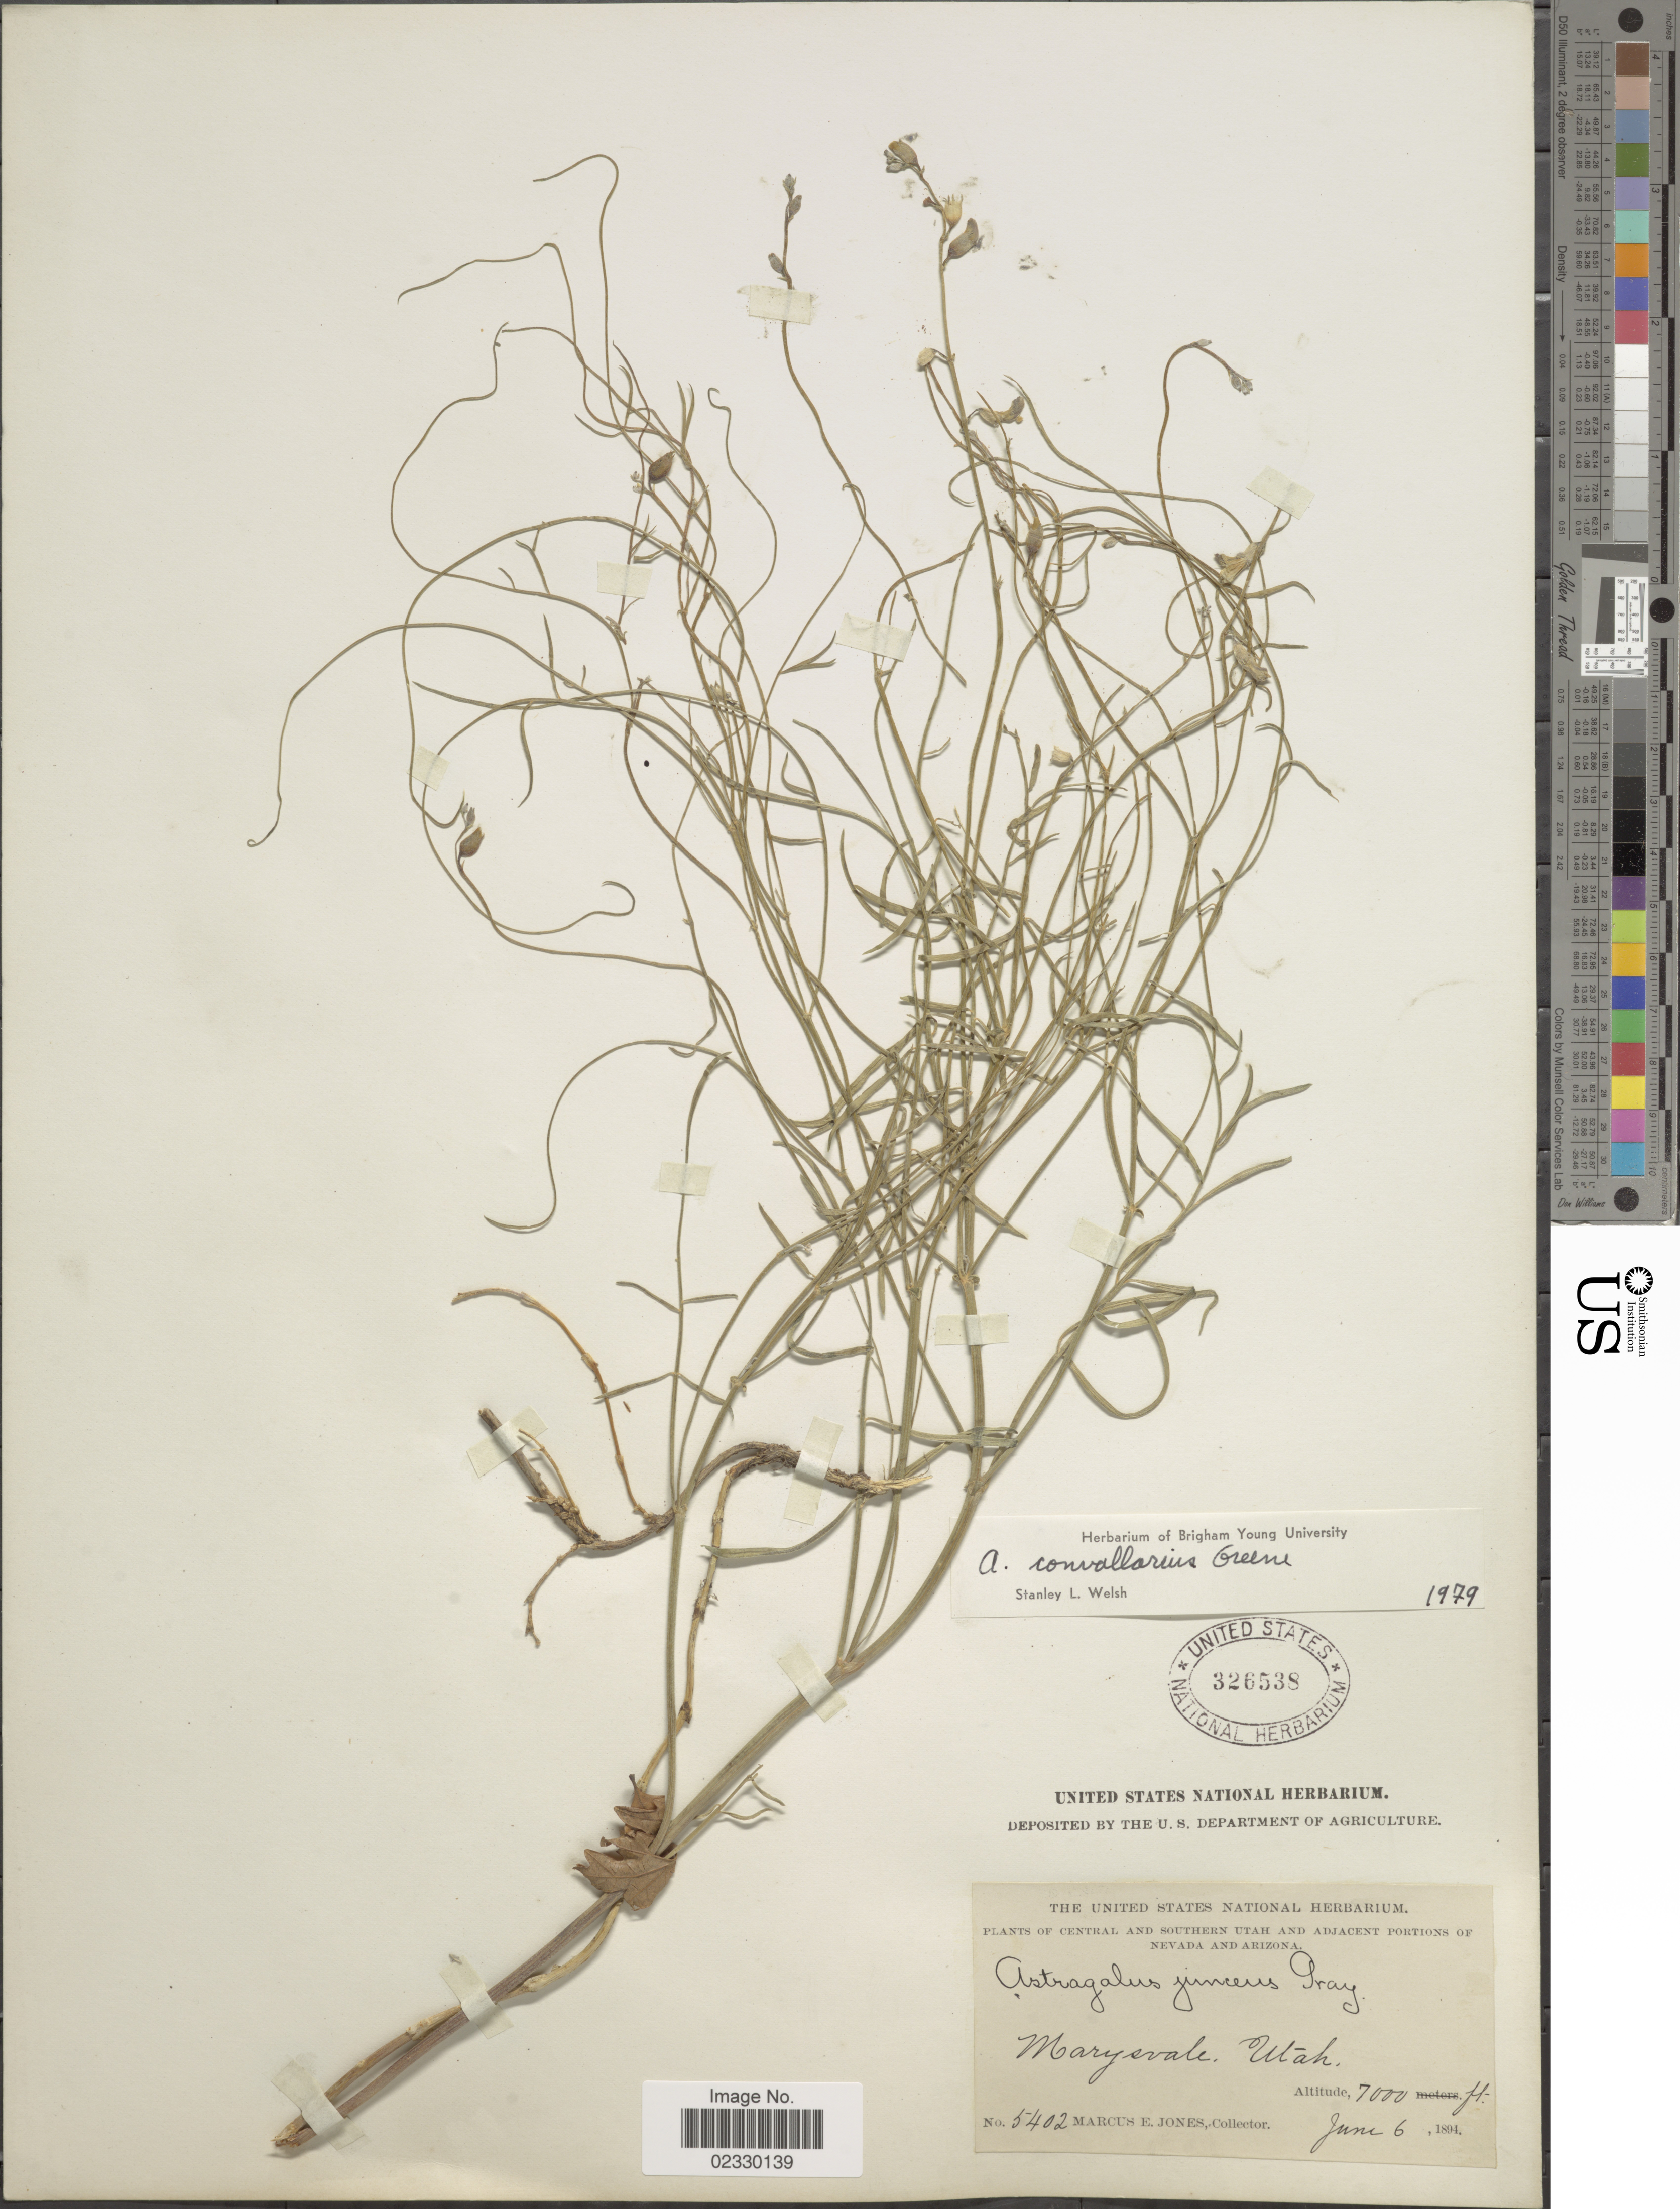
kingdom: Plantae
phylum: Tracheophyta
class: Magnoliopsida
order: Fabales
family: Fabaceae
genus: Astragalus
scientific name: Astragalus convallarius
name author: Greene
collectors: M. E. Jones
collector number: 5402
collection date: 1894-06-06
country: United States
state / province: Utah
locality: Central and Southern Utah and Adjacent Portion of Nevada and Arizona, Marysvale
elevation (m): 2134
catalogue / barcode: US 326538